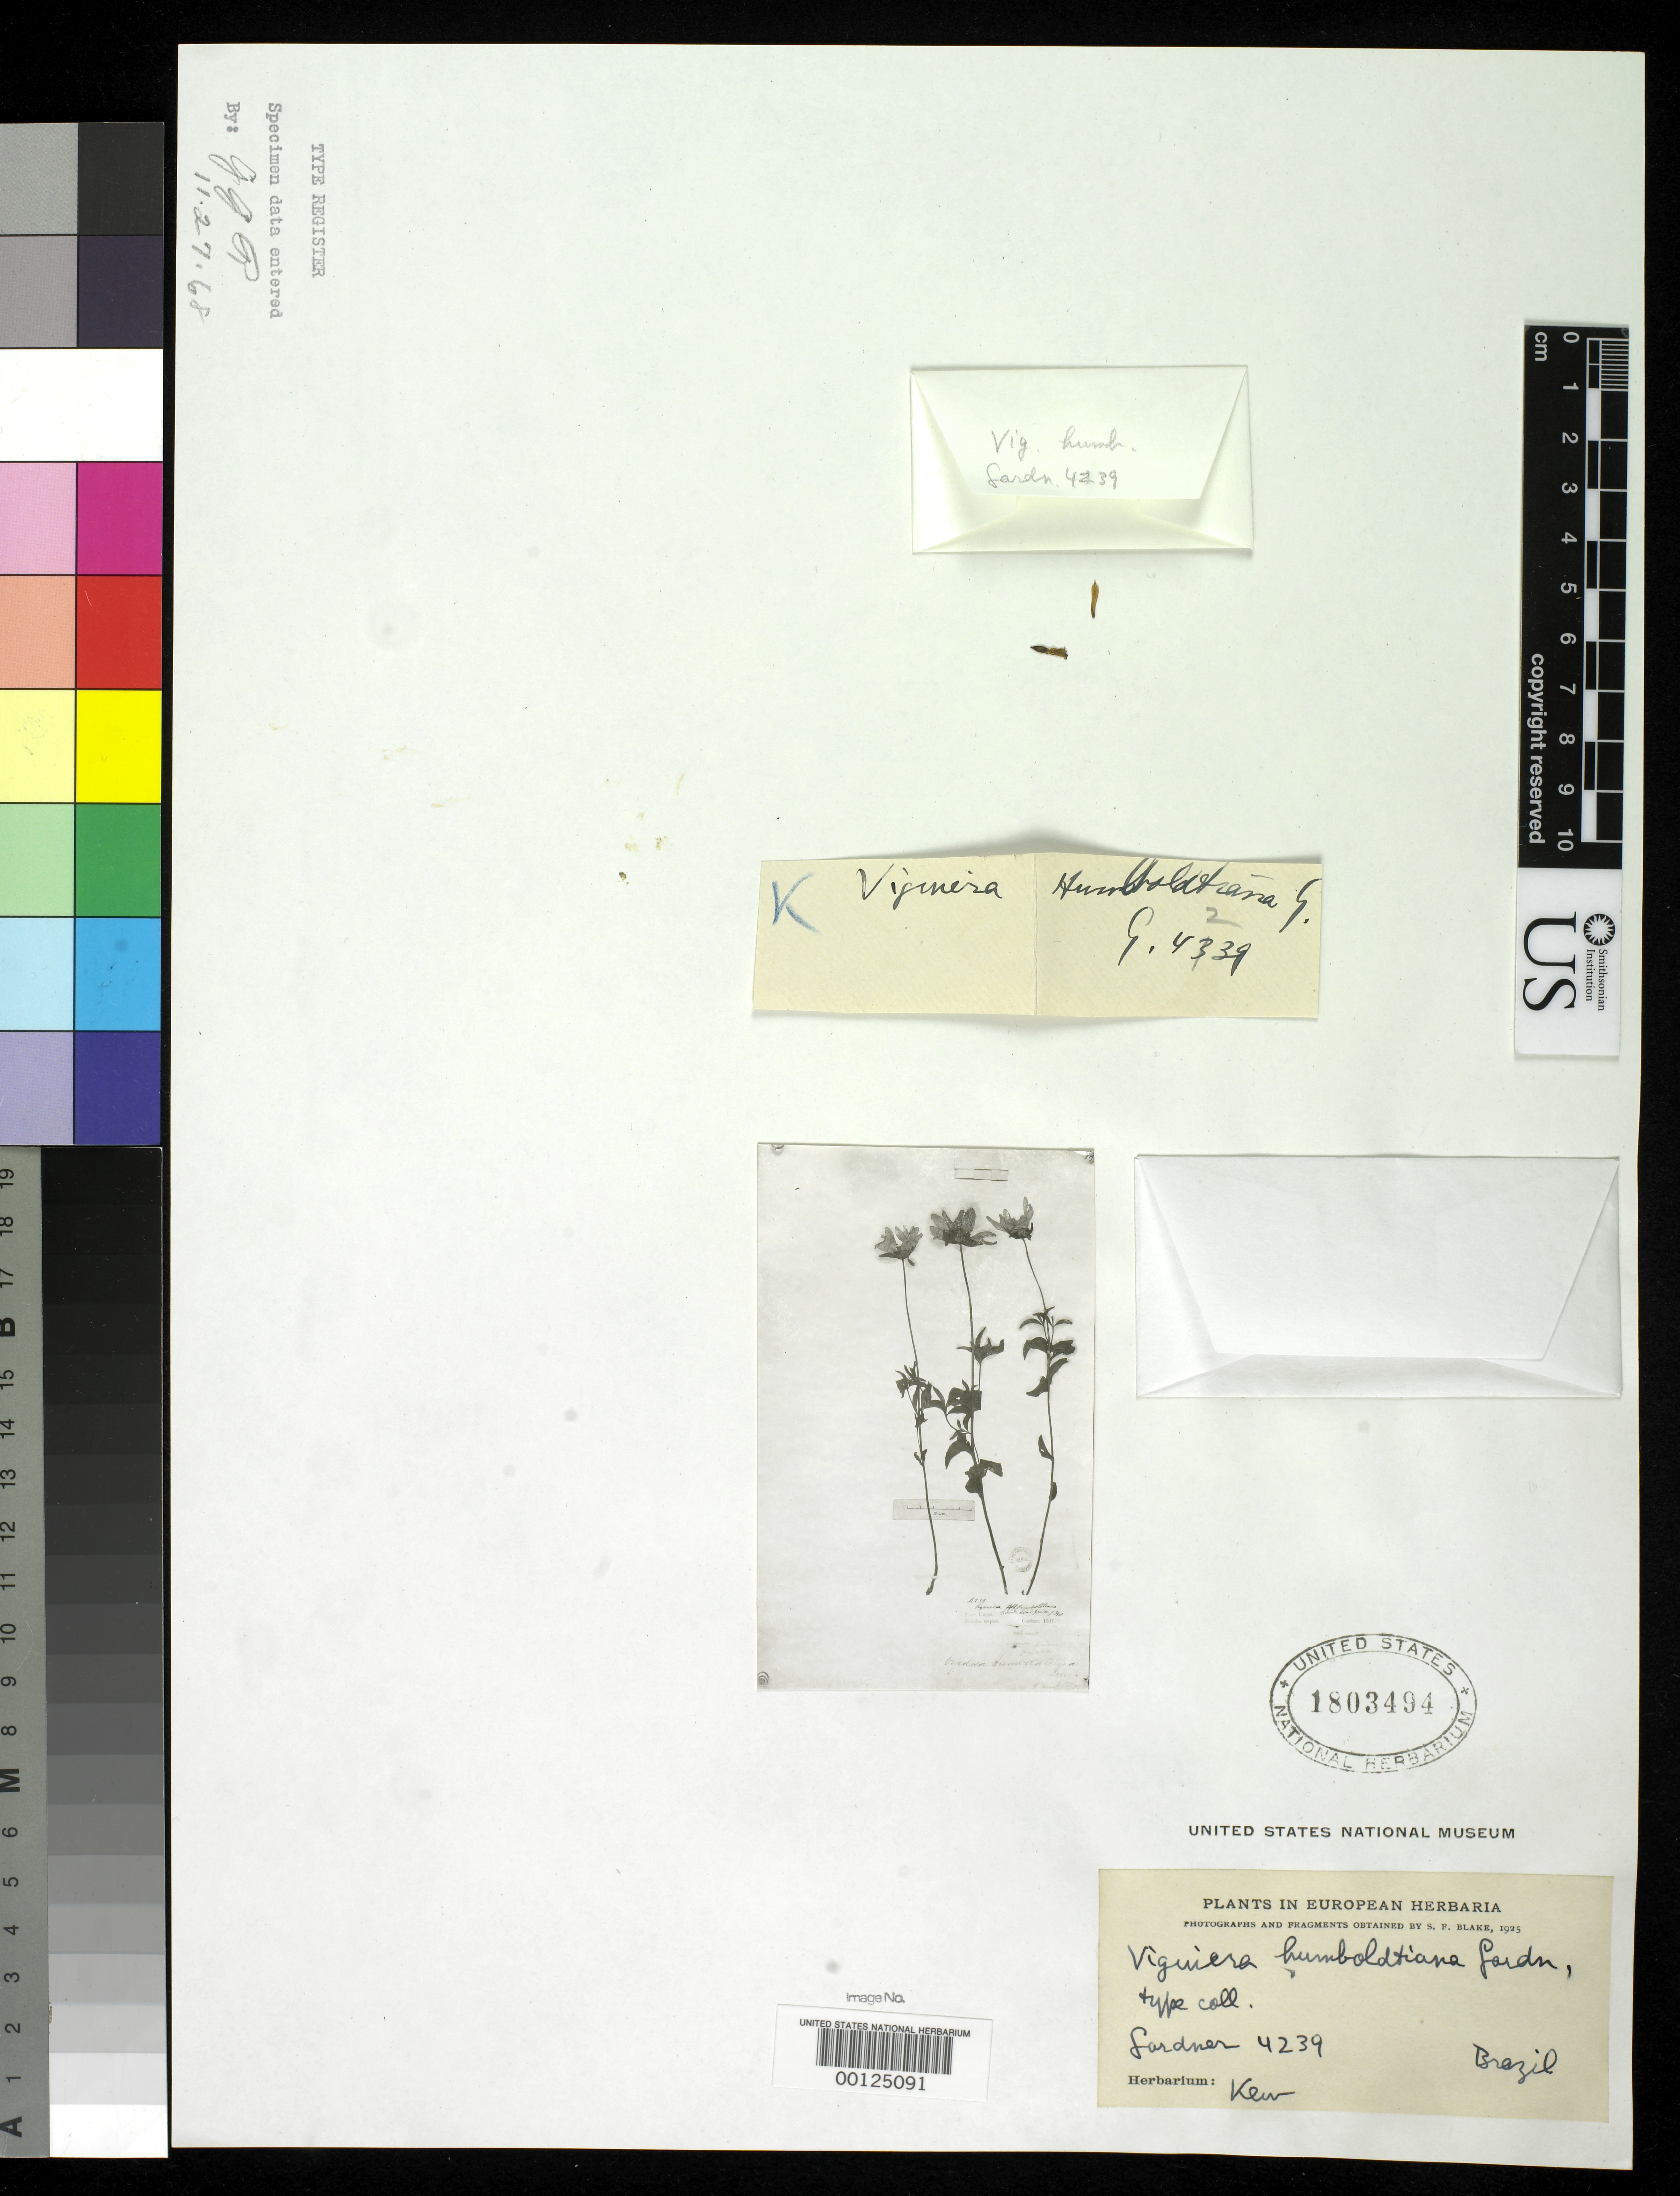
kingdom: Plantae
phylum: Tracheophyta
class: Magnoliopsida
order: Asterales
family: Asteraceae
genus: Viguiera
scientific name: Viguiera humboldtiana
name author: Gardner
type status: Type Fragment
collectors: G. Gardner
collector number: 4239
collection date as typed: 1841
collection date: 1841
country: Brazil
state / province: Goiás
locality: Inter Porto Imperial et Lunie, ad flum Tocantins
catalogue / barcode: US 1803494